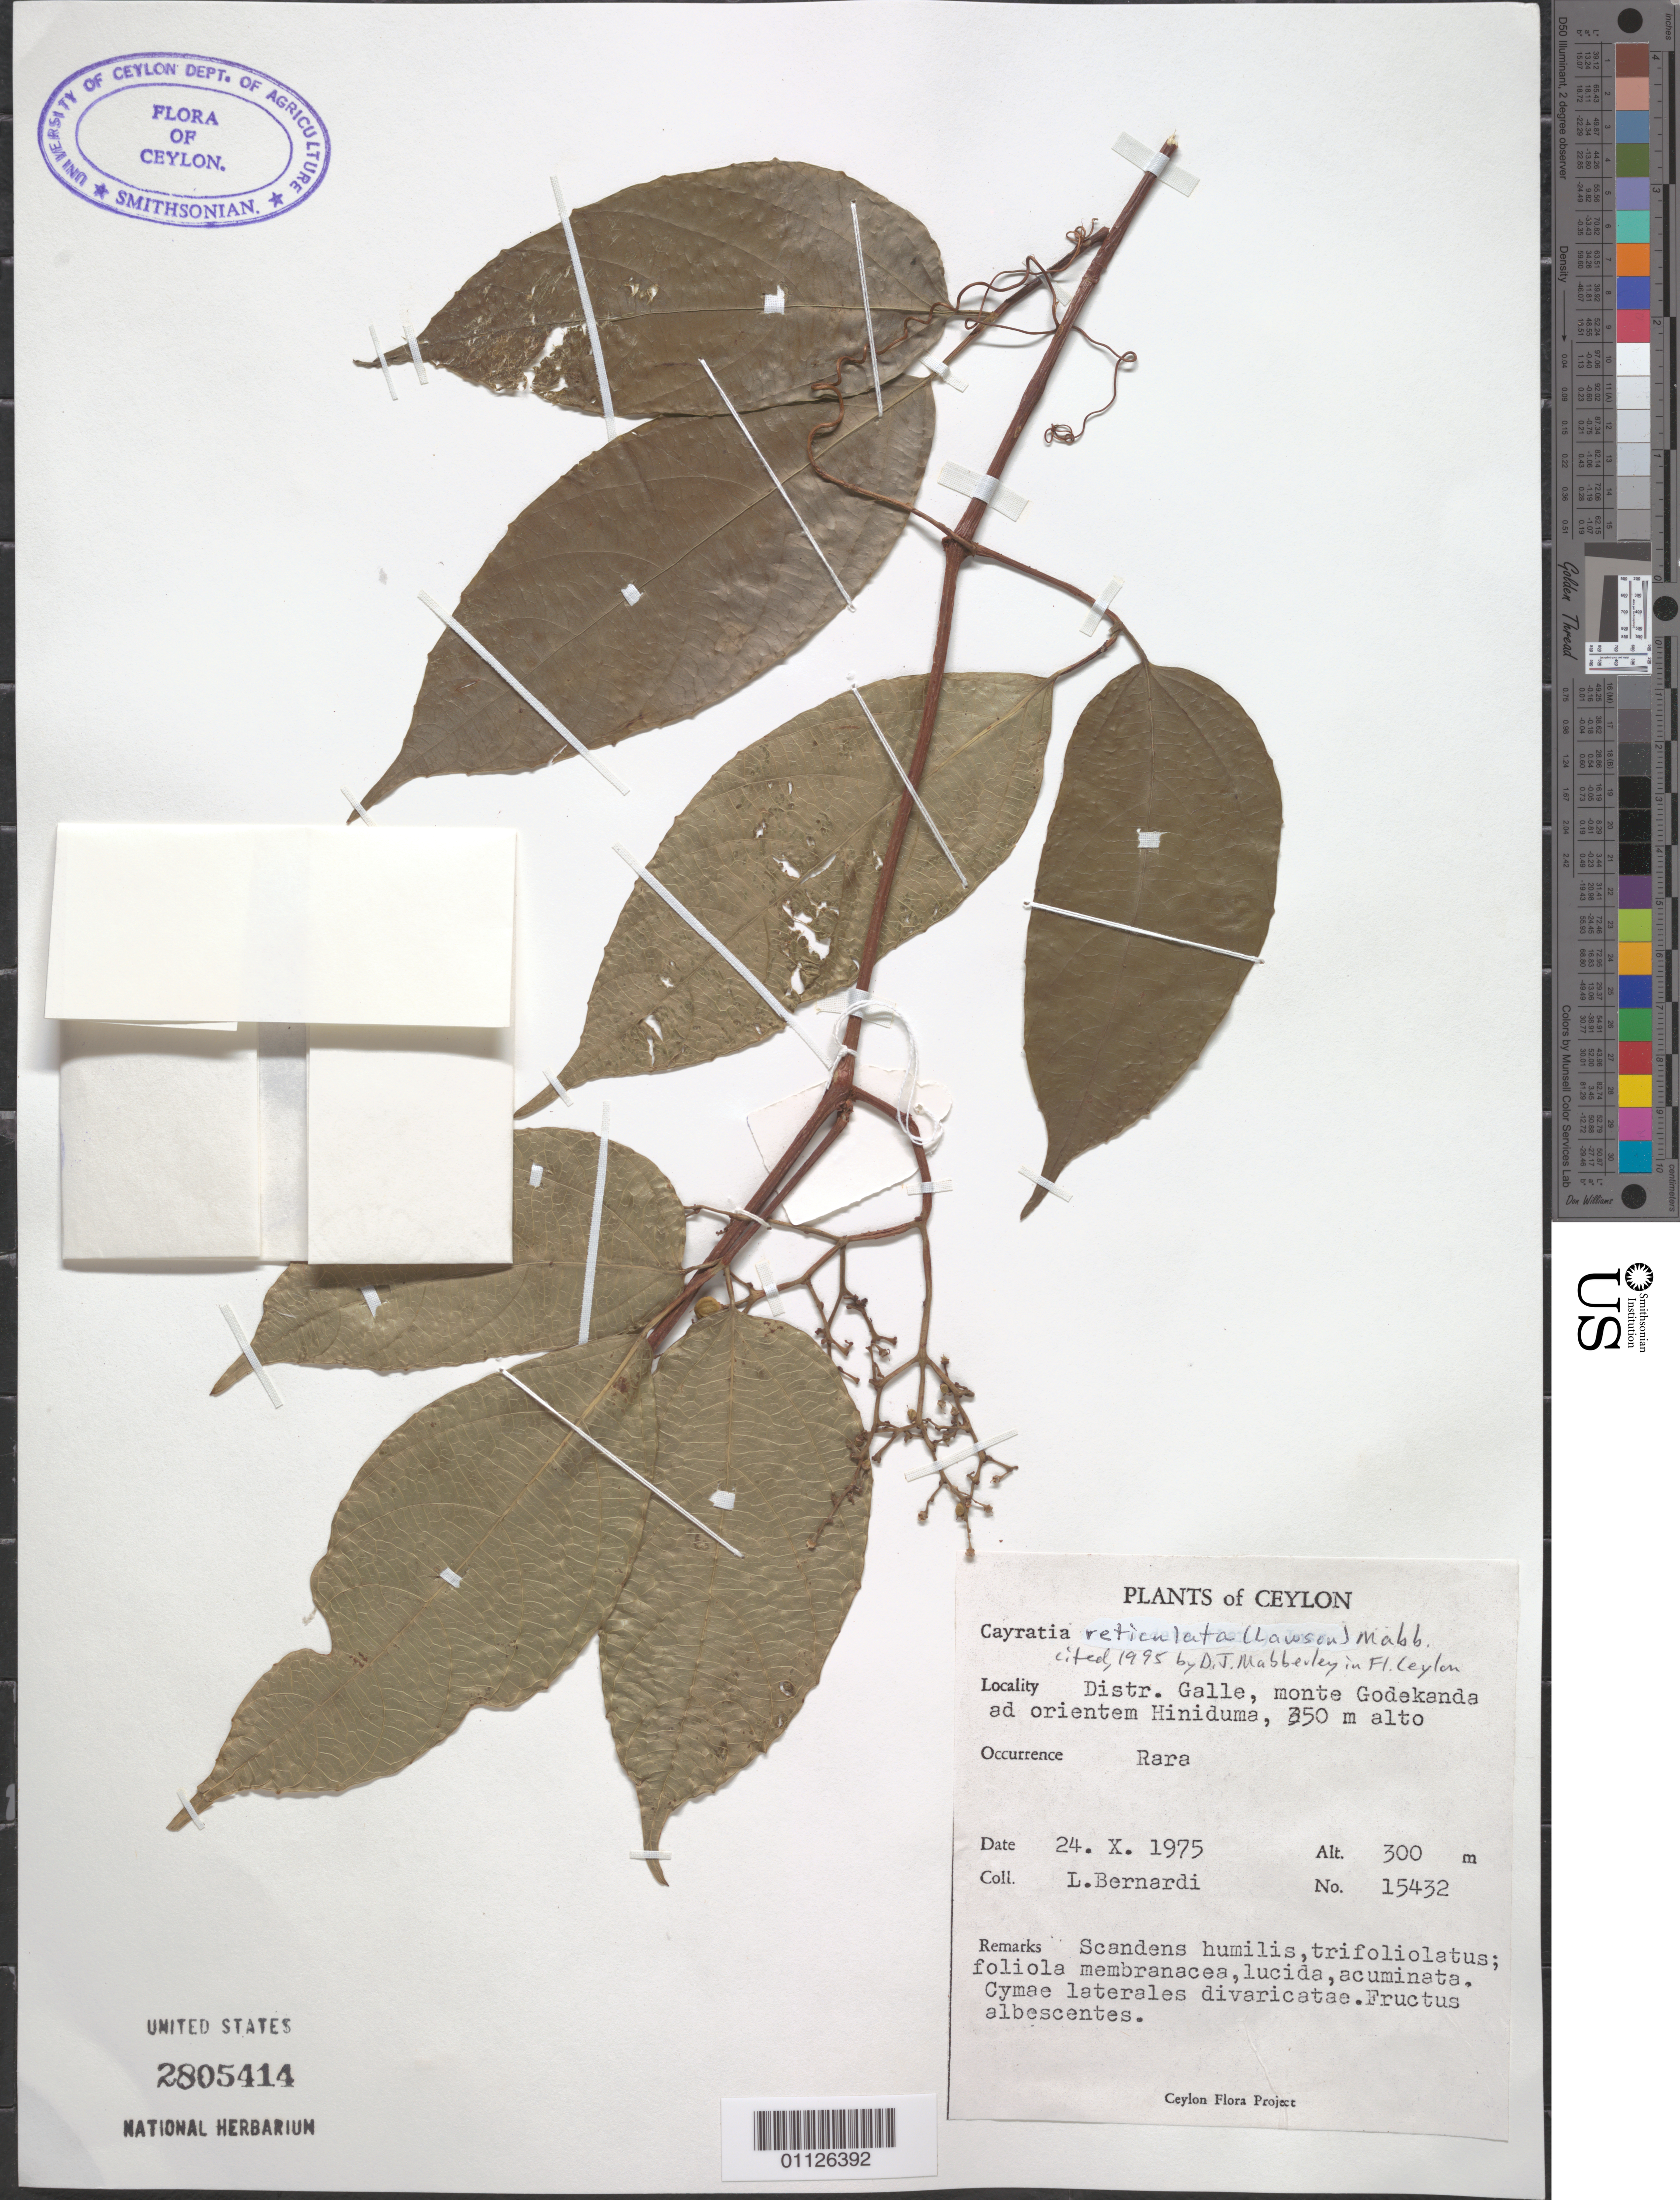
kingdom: Plantae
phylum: Tracheophyta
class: Magnoliopsida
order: Vitales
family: Vitaceae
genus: Cayratia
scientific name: Cayratia reticulata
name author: (M.A. Lawson) Mabb.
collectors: A. L. Bernardi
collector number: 15432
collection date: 1975-10-24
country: Sri Lanka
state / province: Southern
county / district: Galle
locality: Mt Godekanda ad orientem Hiniduma.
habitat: Scandens. Rare.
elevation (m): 300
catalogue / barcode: US 2805414